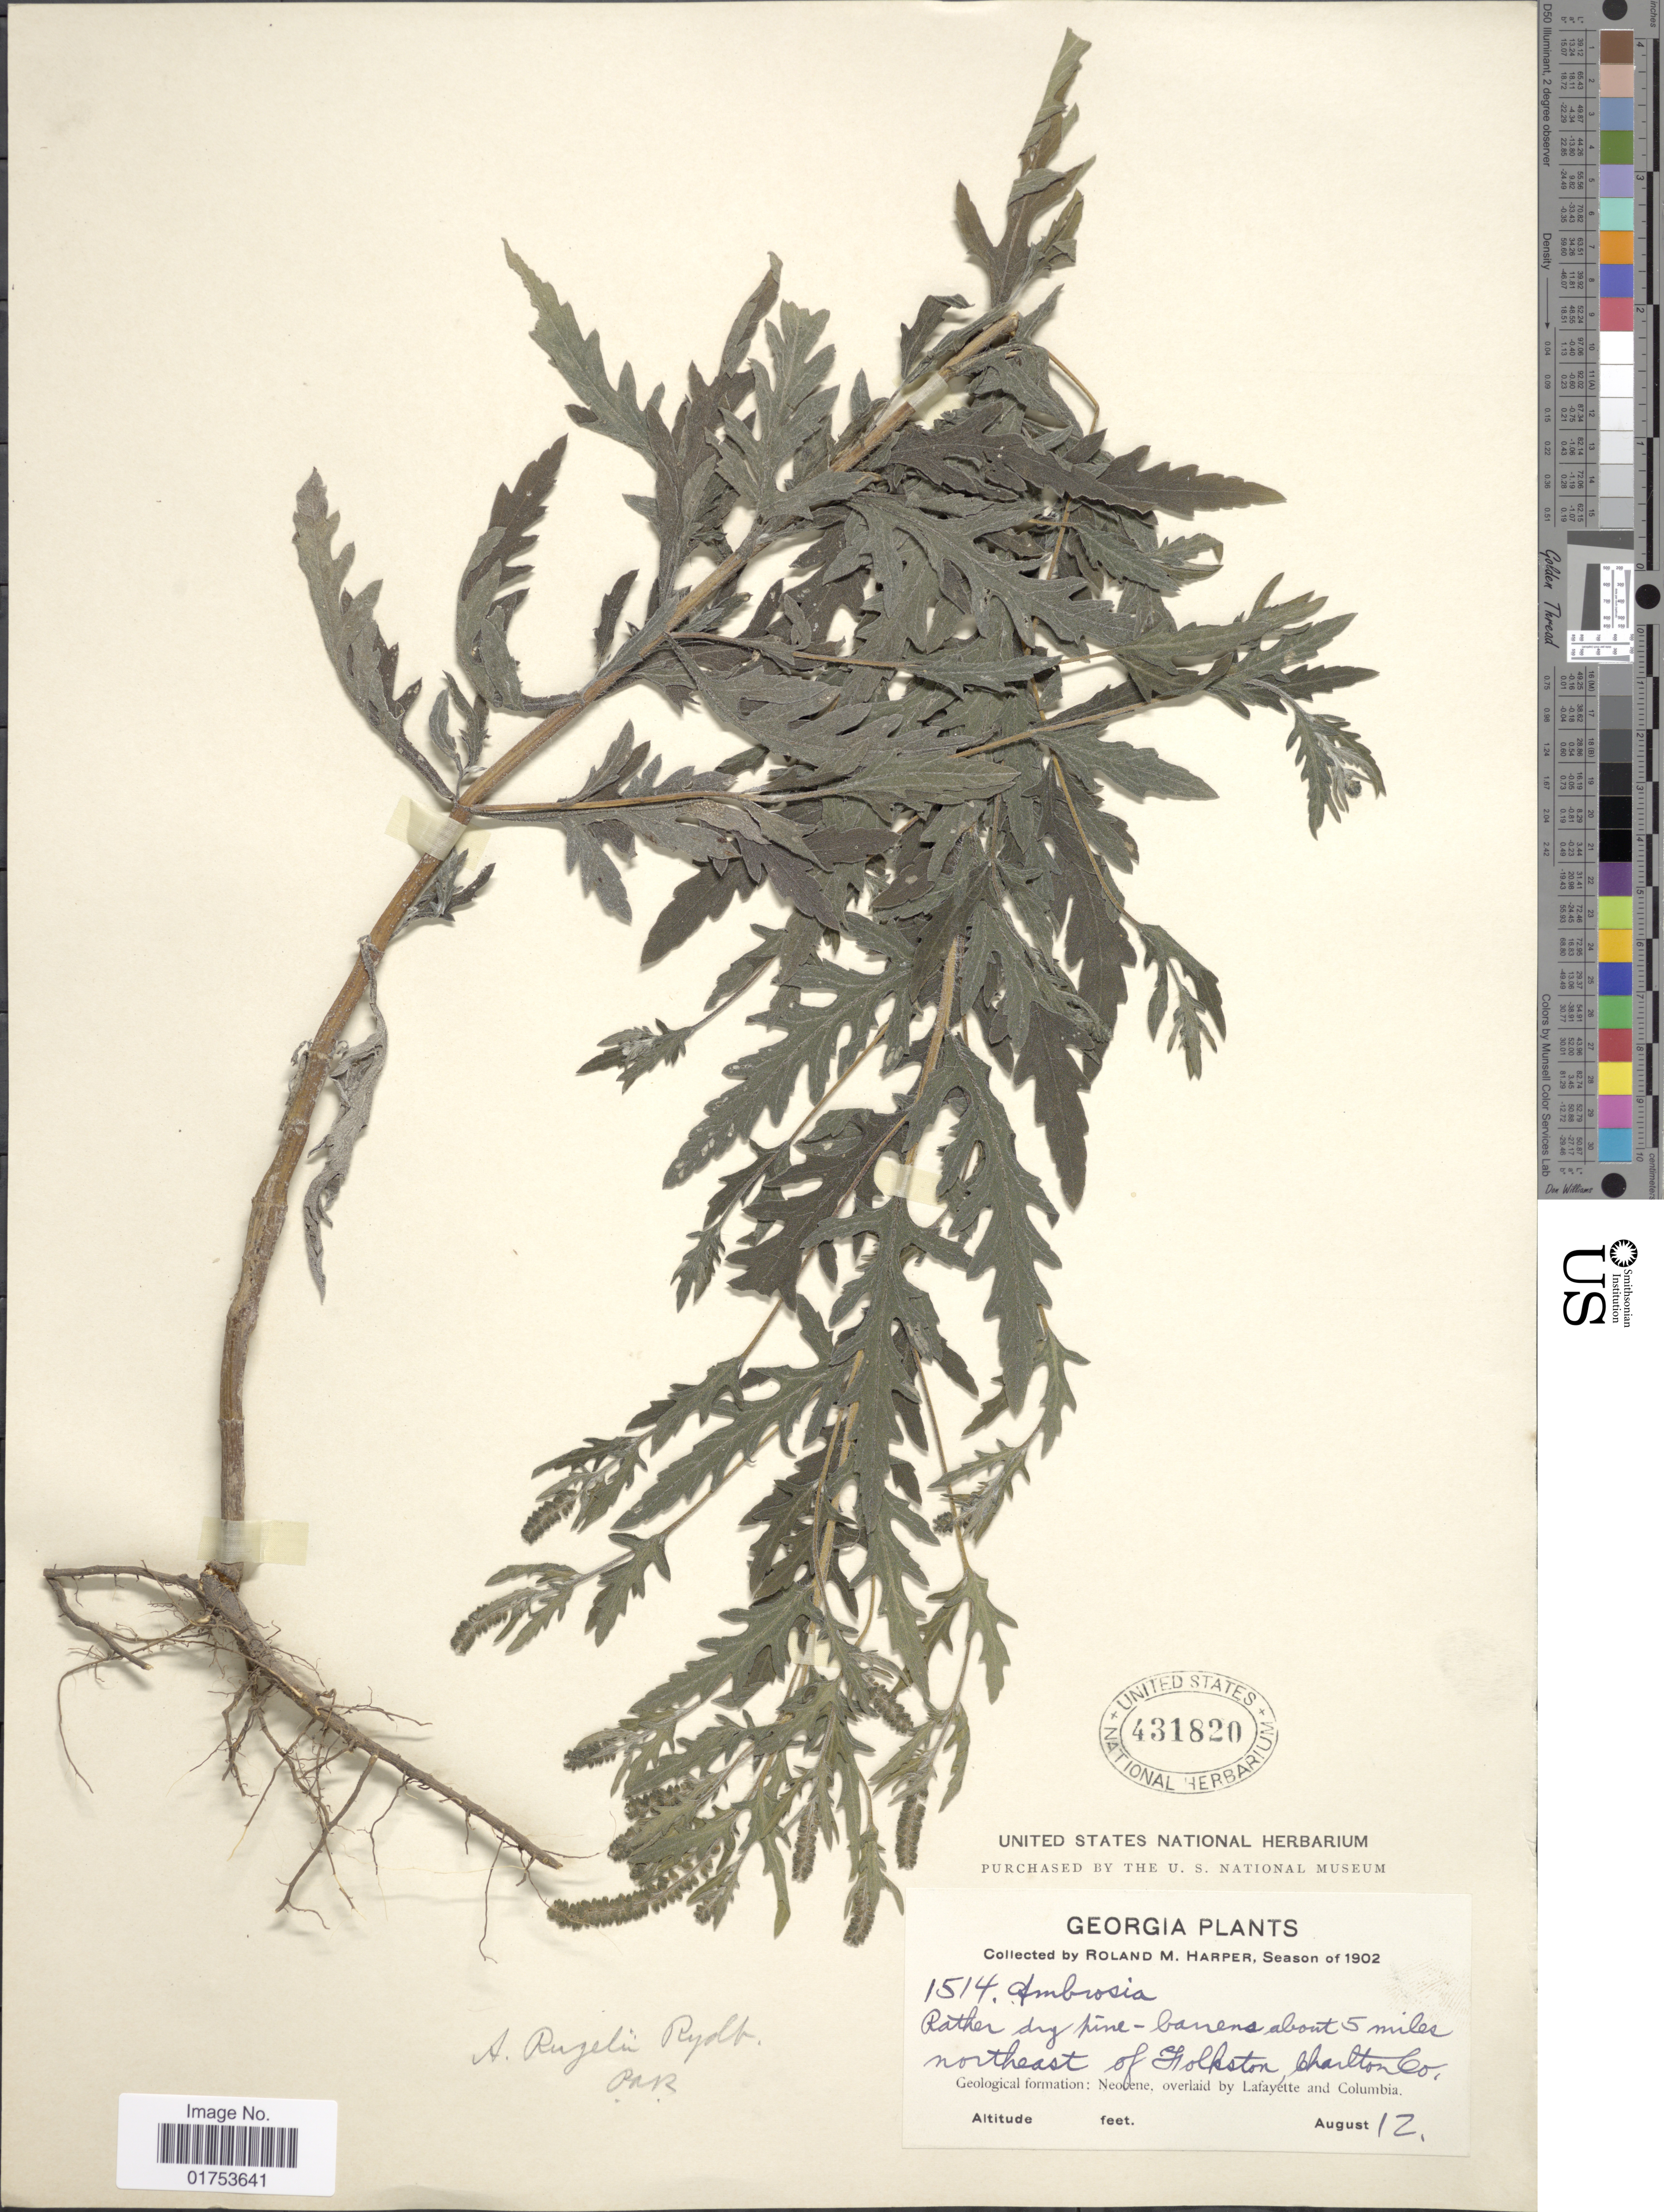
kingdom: Plantae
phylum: Tracheophyta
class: Magnoliopsida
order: Asterales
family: Asteraceae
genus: Ambrosia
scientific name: Ambrosia rugelii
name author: Rydb.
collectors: R. M. Harper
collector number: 1514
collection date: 1902-08-12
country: United States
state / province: Georgia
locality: About 5 miles northeast of Folkston, Charlton Co.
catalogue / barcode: US 431820